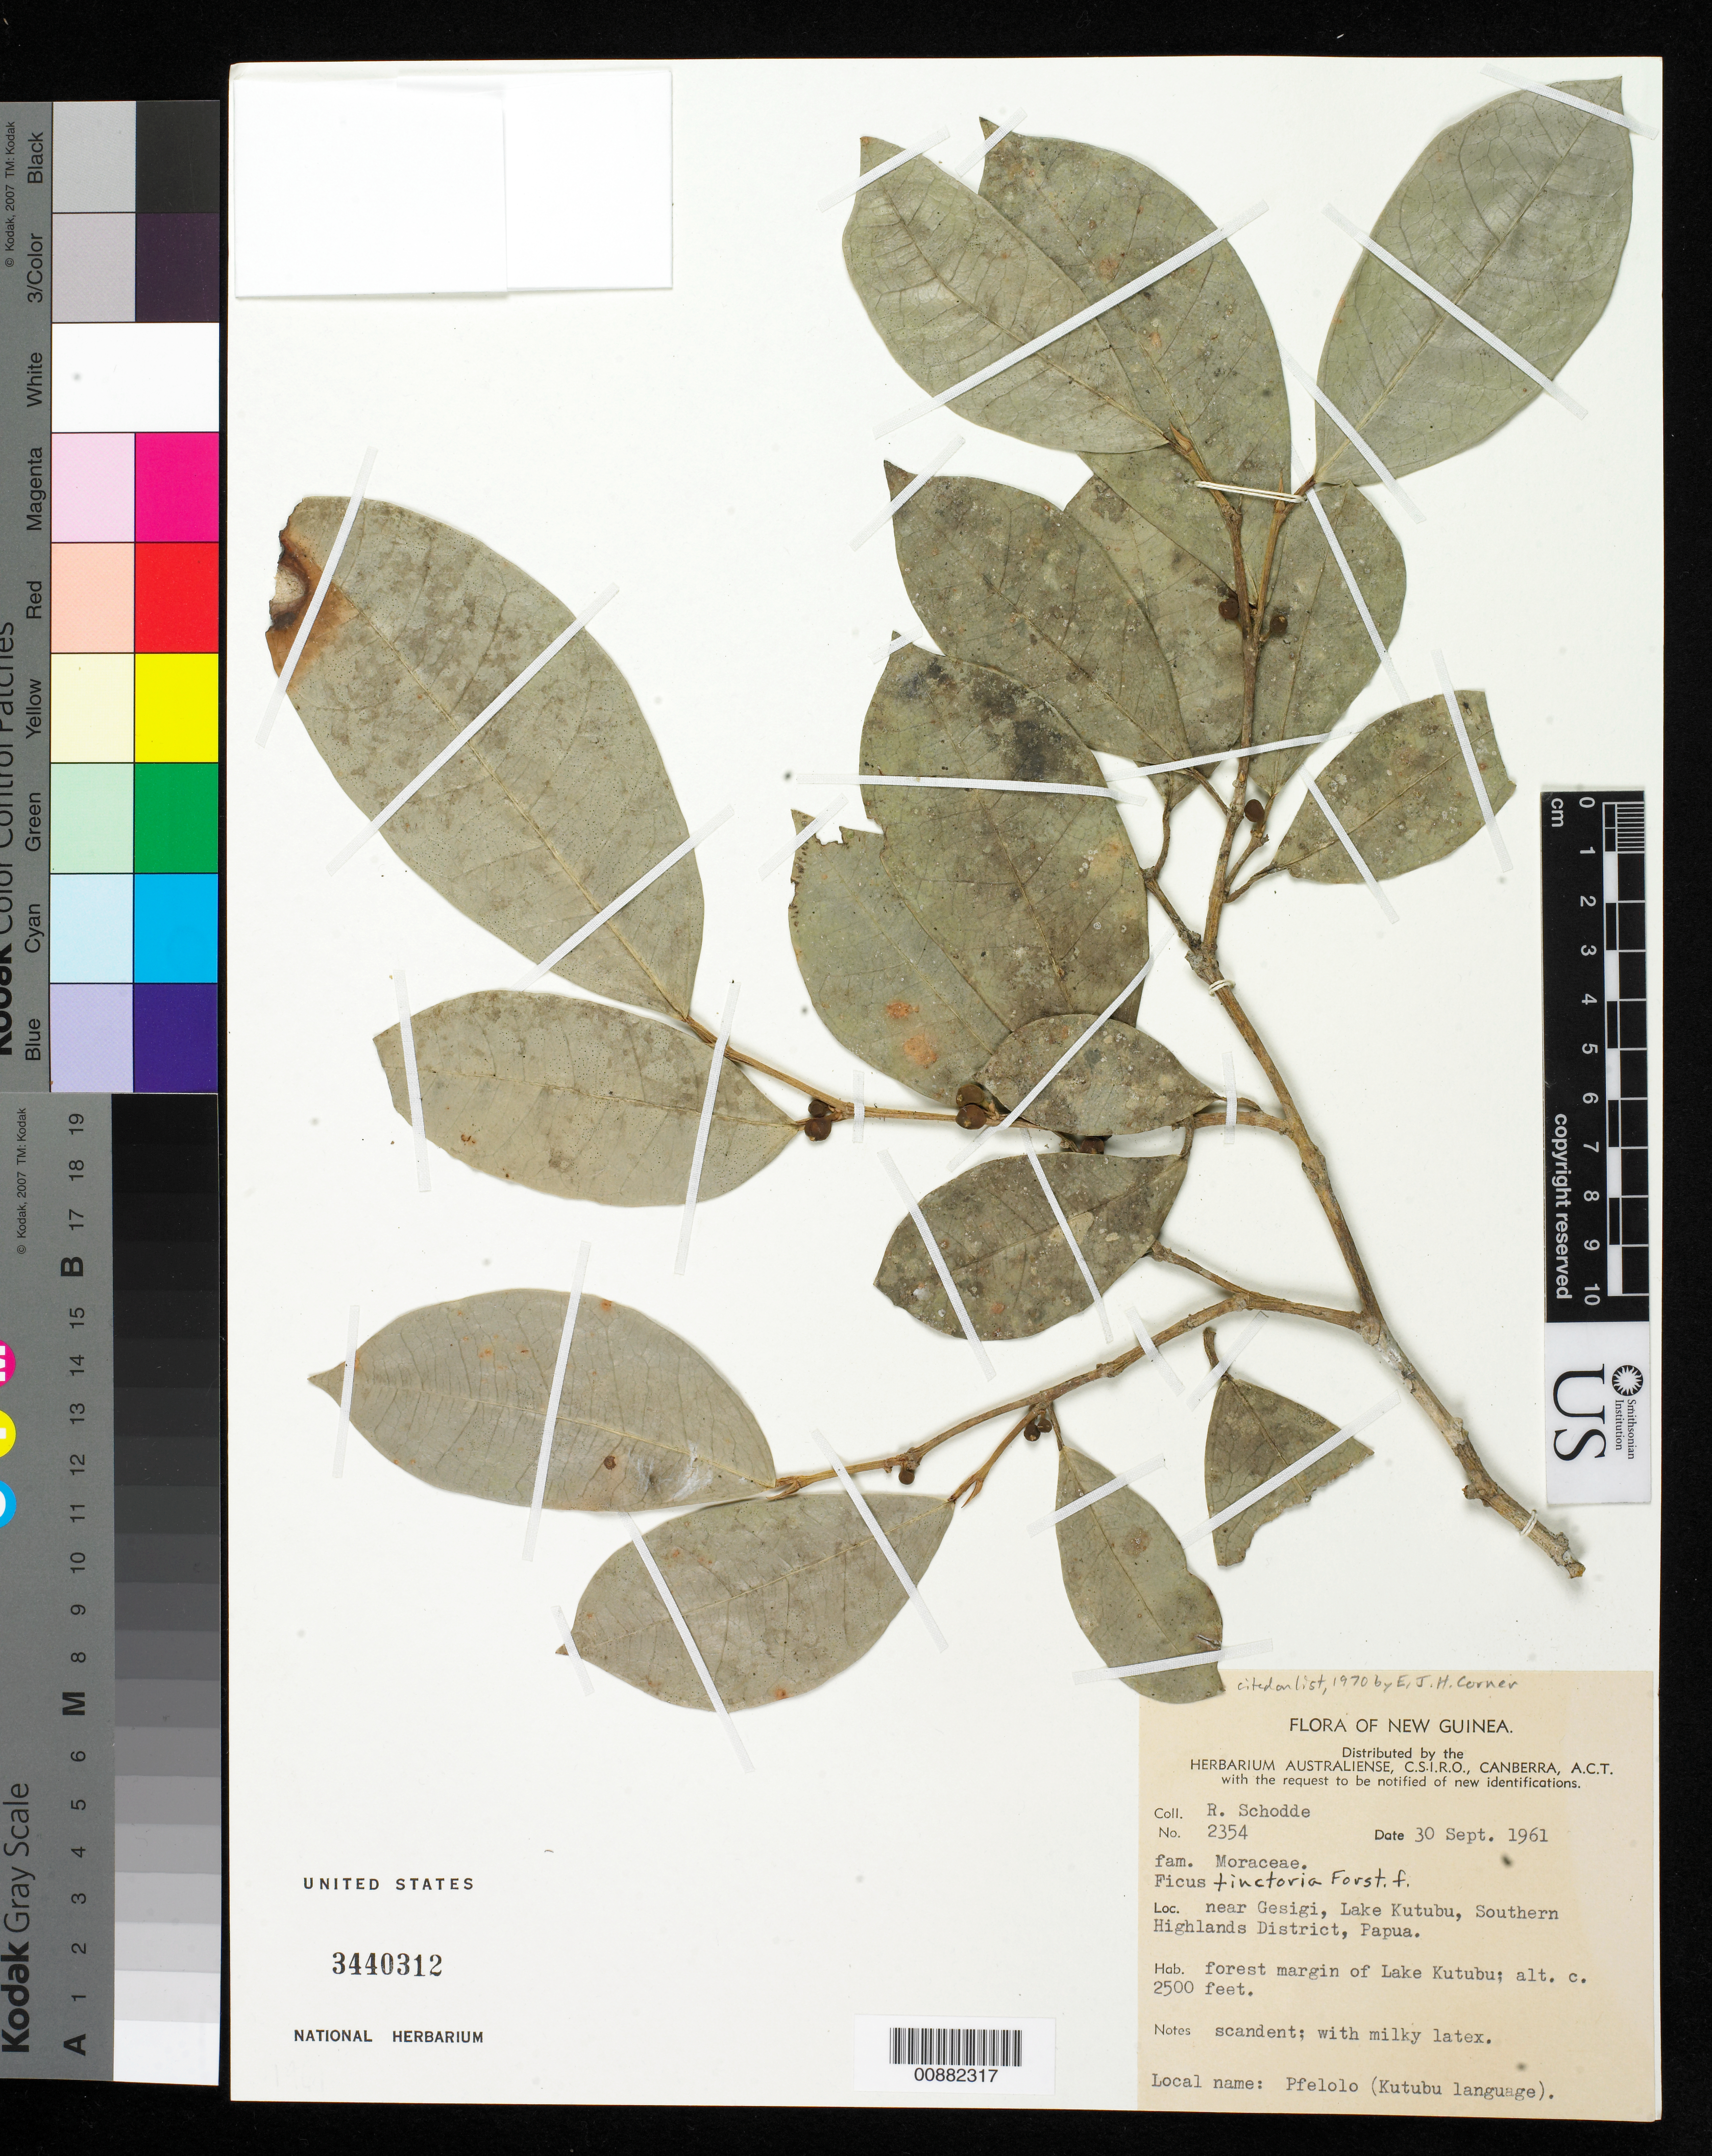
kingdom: Plantae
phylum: Tracheophyta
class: Magnoliopsida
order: Rosales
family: Moraceae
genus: Ficus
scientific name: Ficus tinctoria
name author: G. Forst.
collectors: R. Schodde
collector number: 2354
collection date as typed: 30 Sep 1961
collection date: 1961-09-30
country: Papua New Guinea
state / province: Southern Highlands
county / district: Lake Kutubu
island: New Guinea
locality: near Gesigi, Lake Kutubu, Southern highlands.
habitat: forest margin of Laike Kutubu.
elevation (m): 762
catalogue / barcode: US 3440312